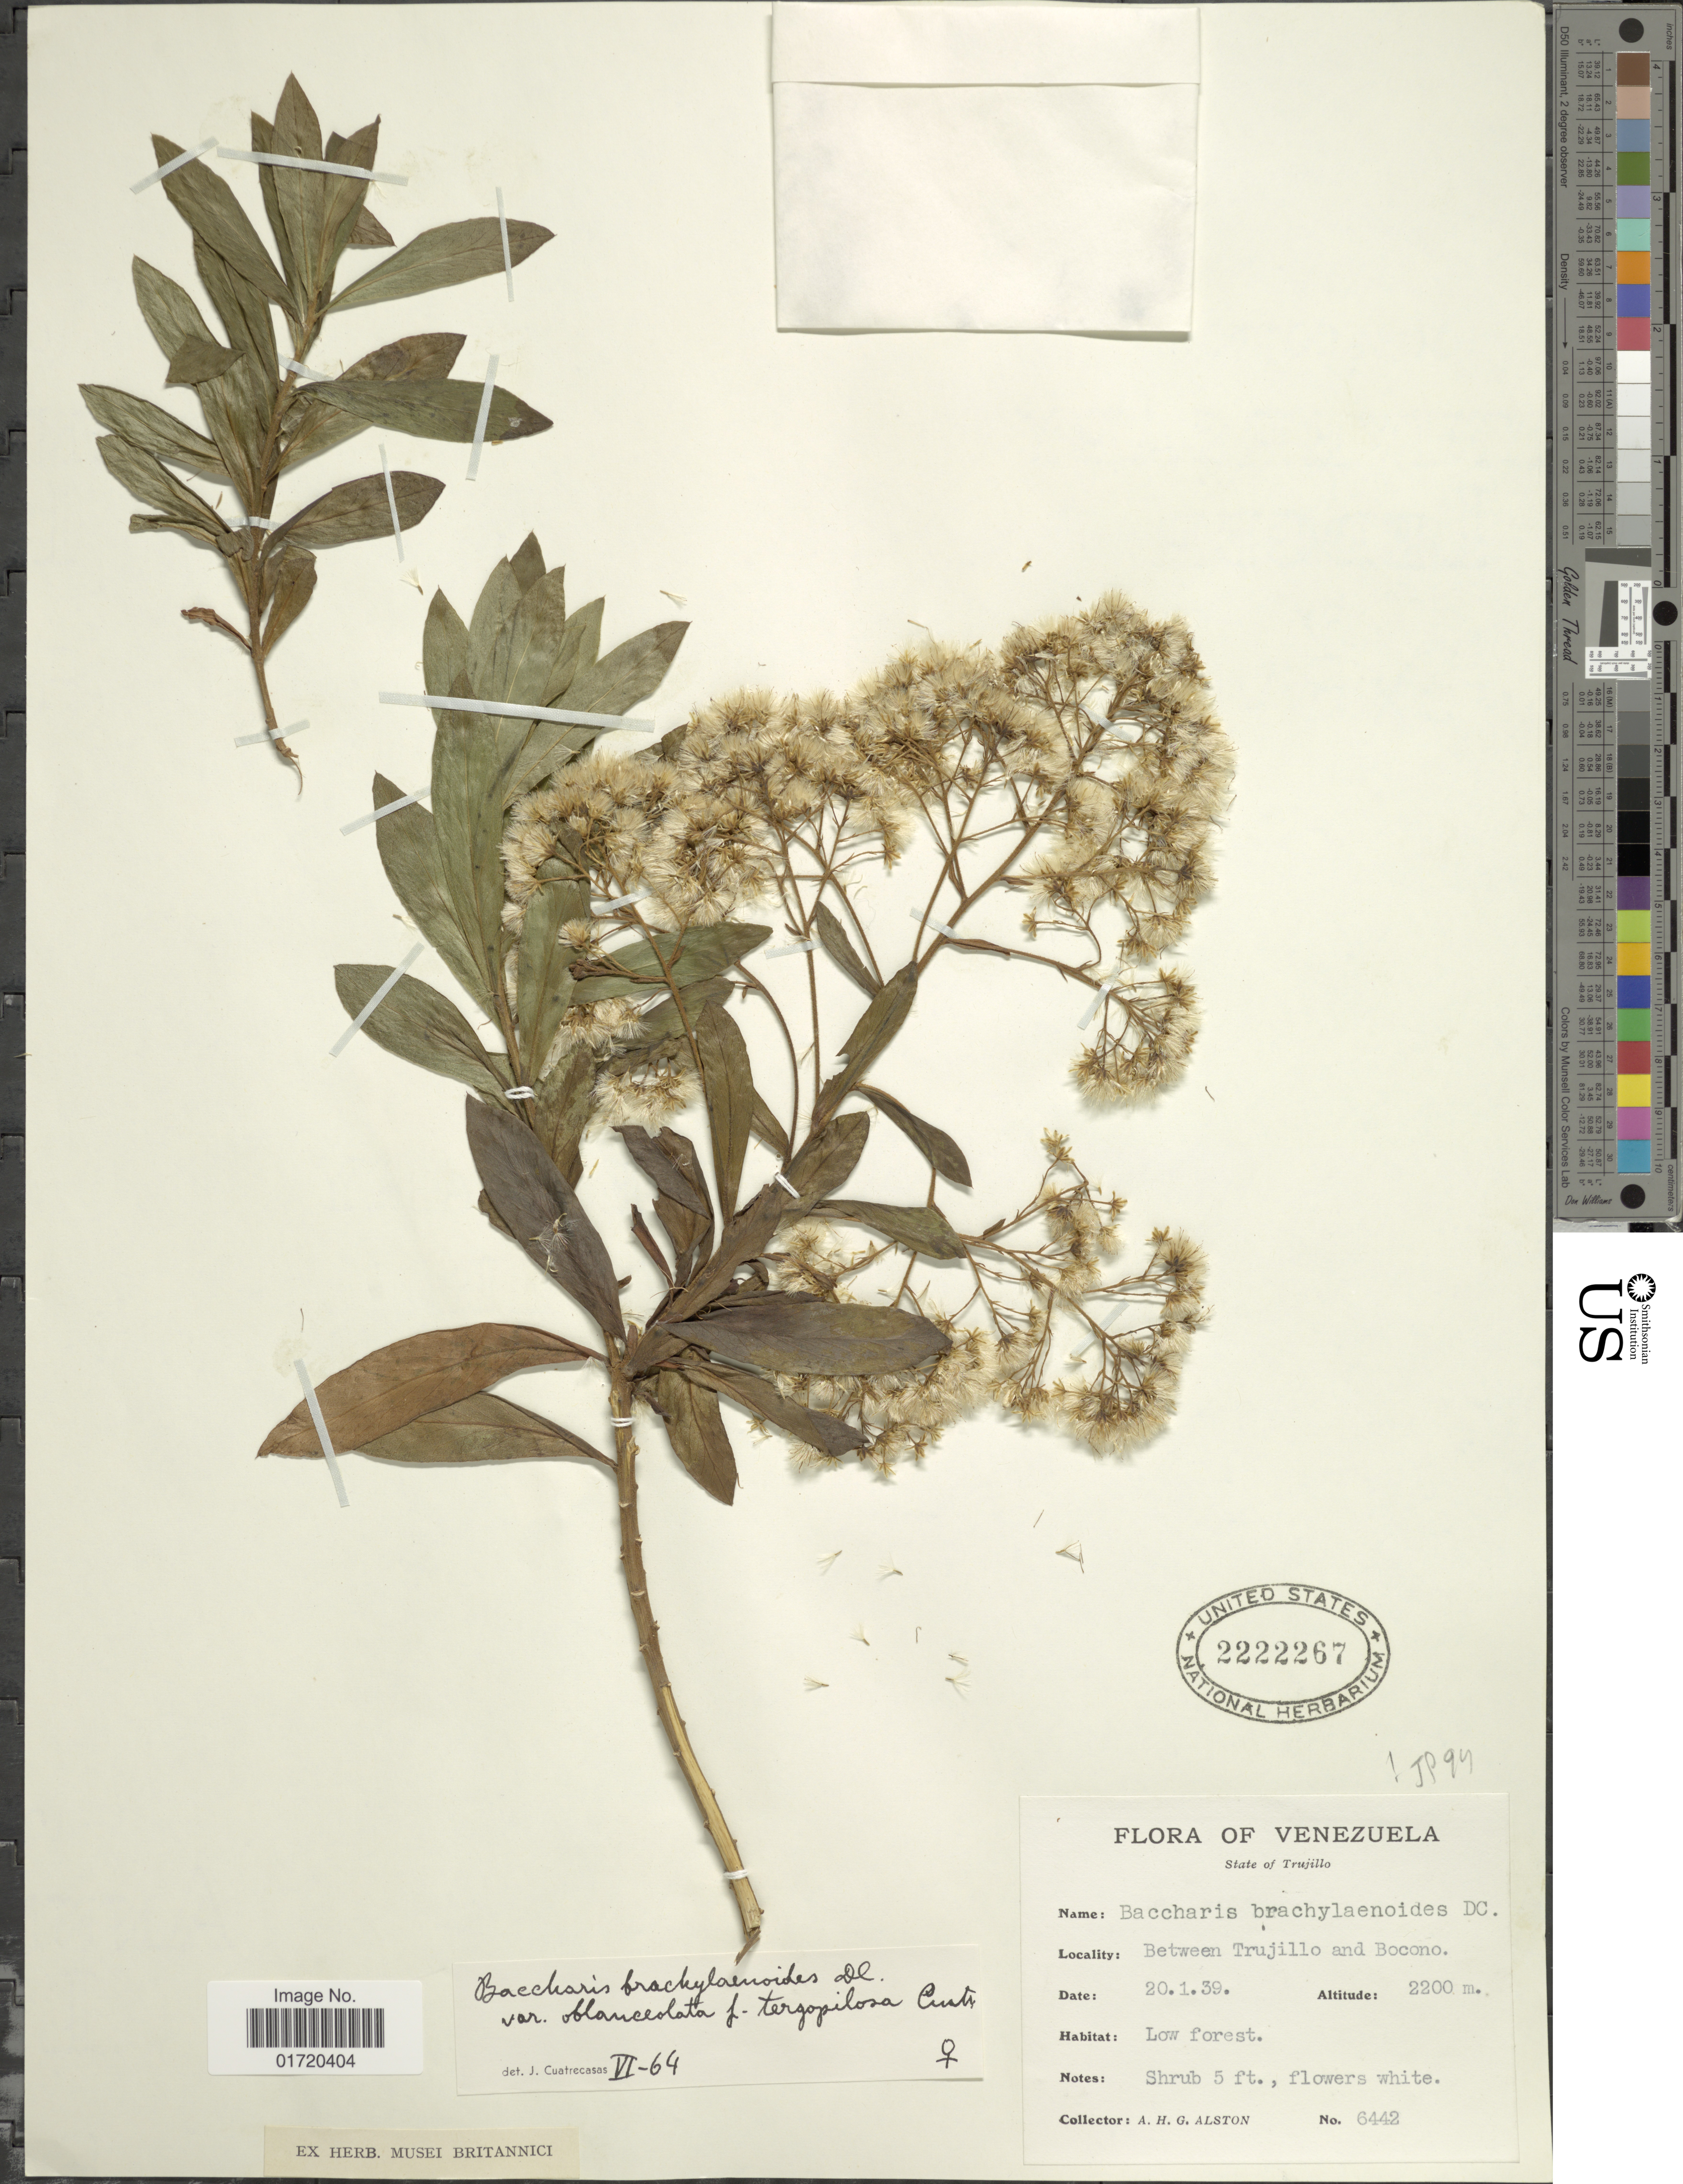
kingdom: Plantae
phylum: Tracheophyta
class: Magnoliopsida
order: Asterales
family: Asteraceae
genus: Baccharis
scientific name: Baccharis brachylaenoides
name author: DC.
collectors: A. H. Alston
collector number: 6442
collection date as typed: Transcribed d/m/y: 20/1/39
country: Venezuela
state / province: Trujillo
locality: Between Trujillo and Bocono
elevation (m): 2200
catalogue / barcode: US 2222267